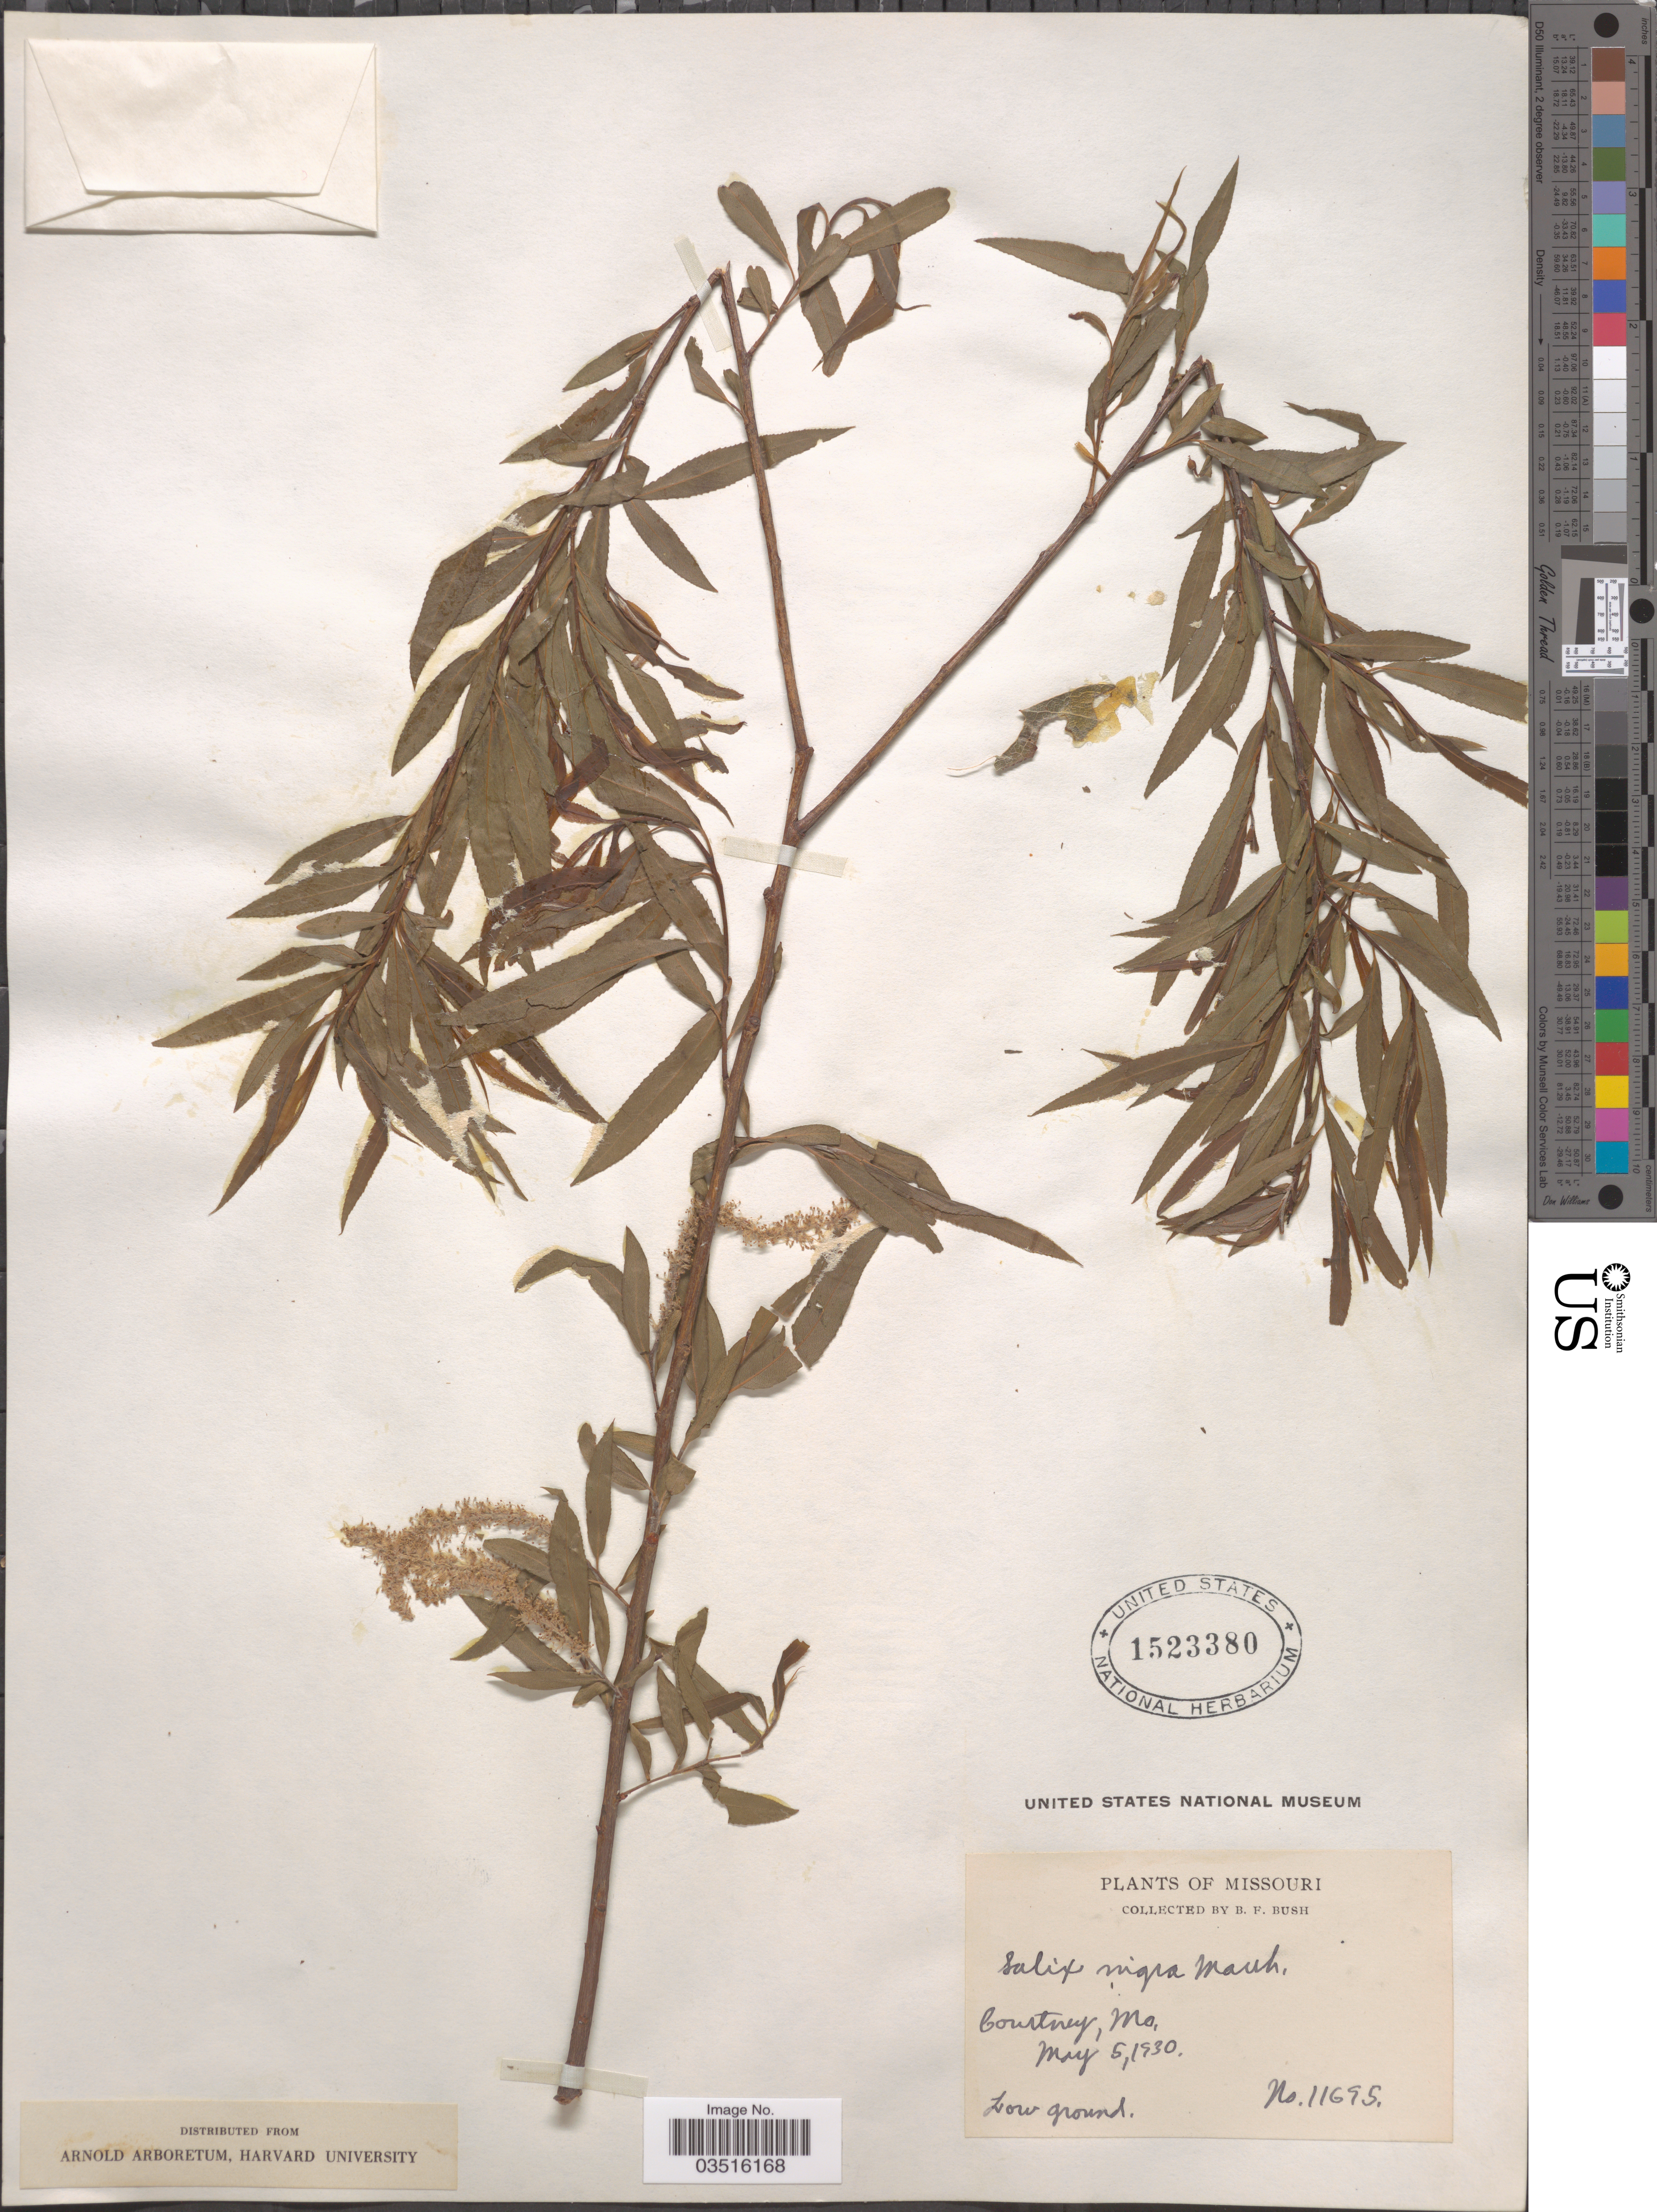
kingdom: Plantae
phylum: Tracheophyta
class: Magnoliopsida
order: Malpighiales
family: Salicaceae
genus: Salix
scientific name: Salix nigra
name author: Marshall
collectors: B. F. Bush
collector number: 11695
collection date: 1930-05-05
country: United States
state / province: Missouri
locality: Courtney.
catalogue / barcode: US 1523380